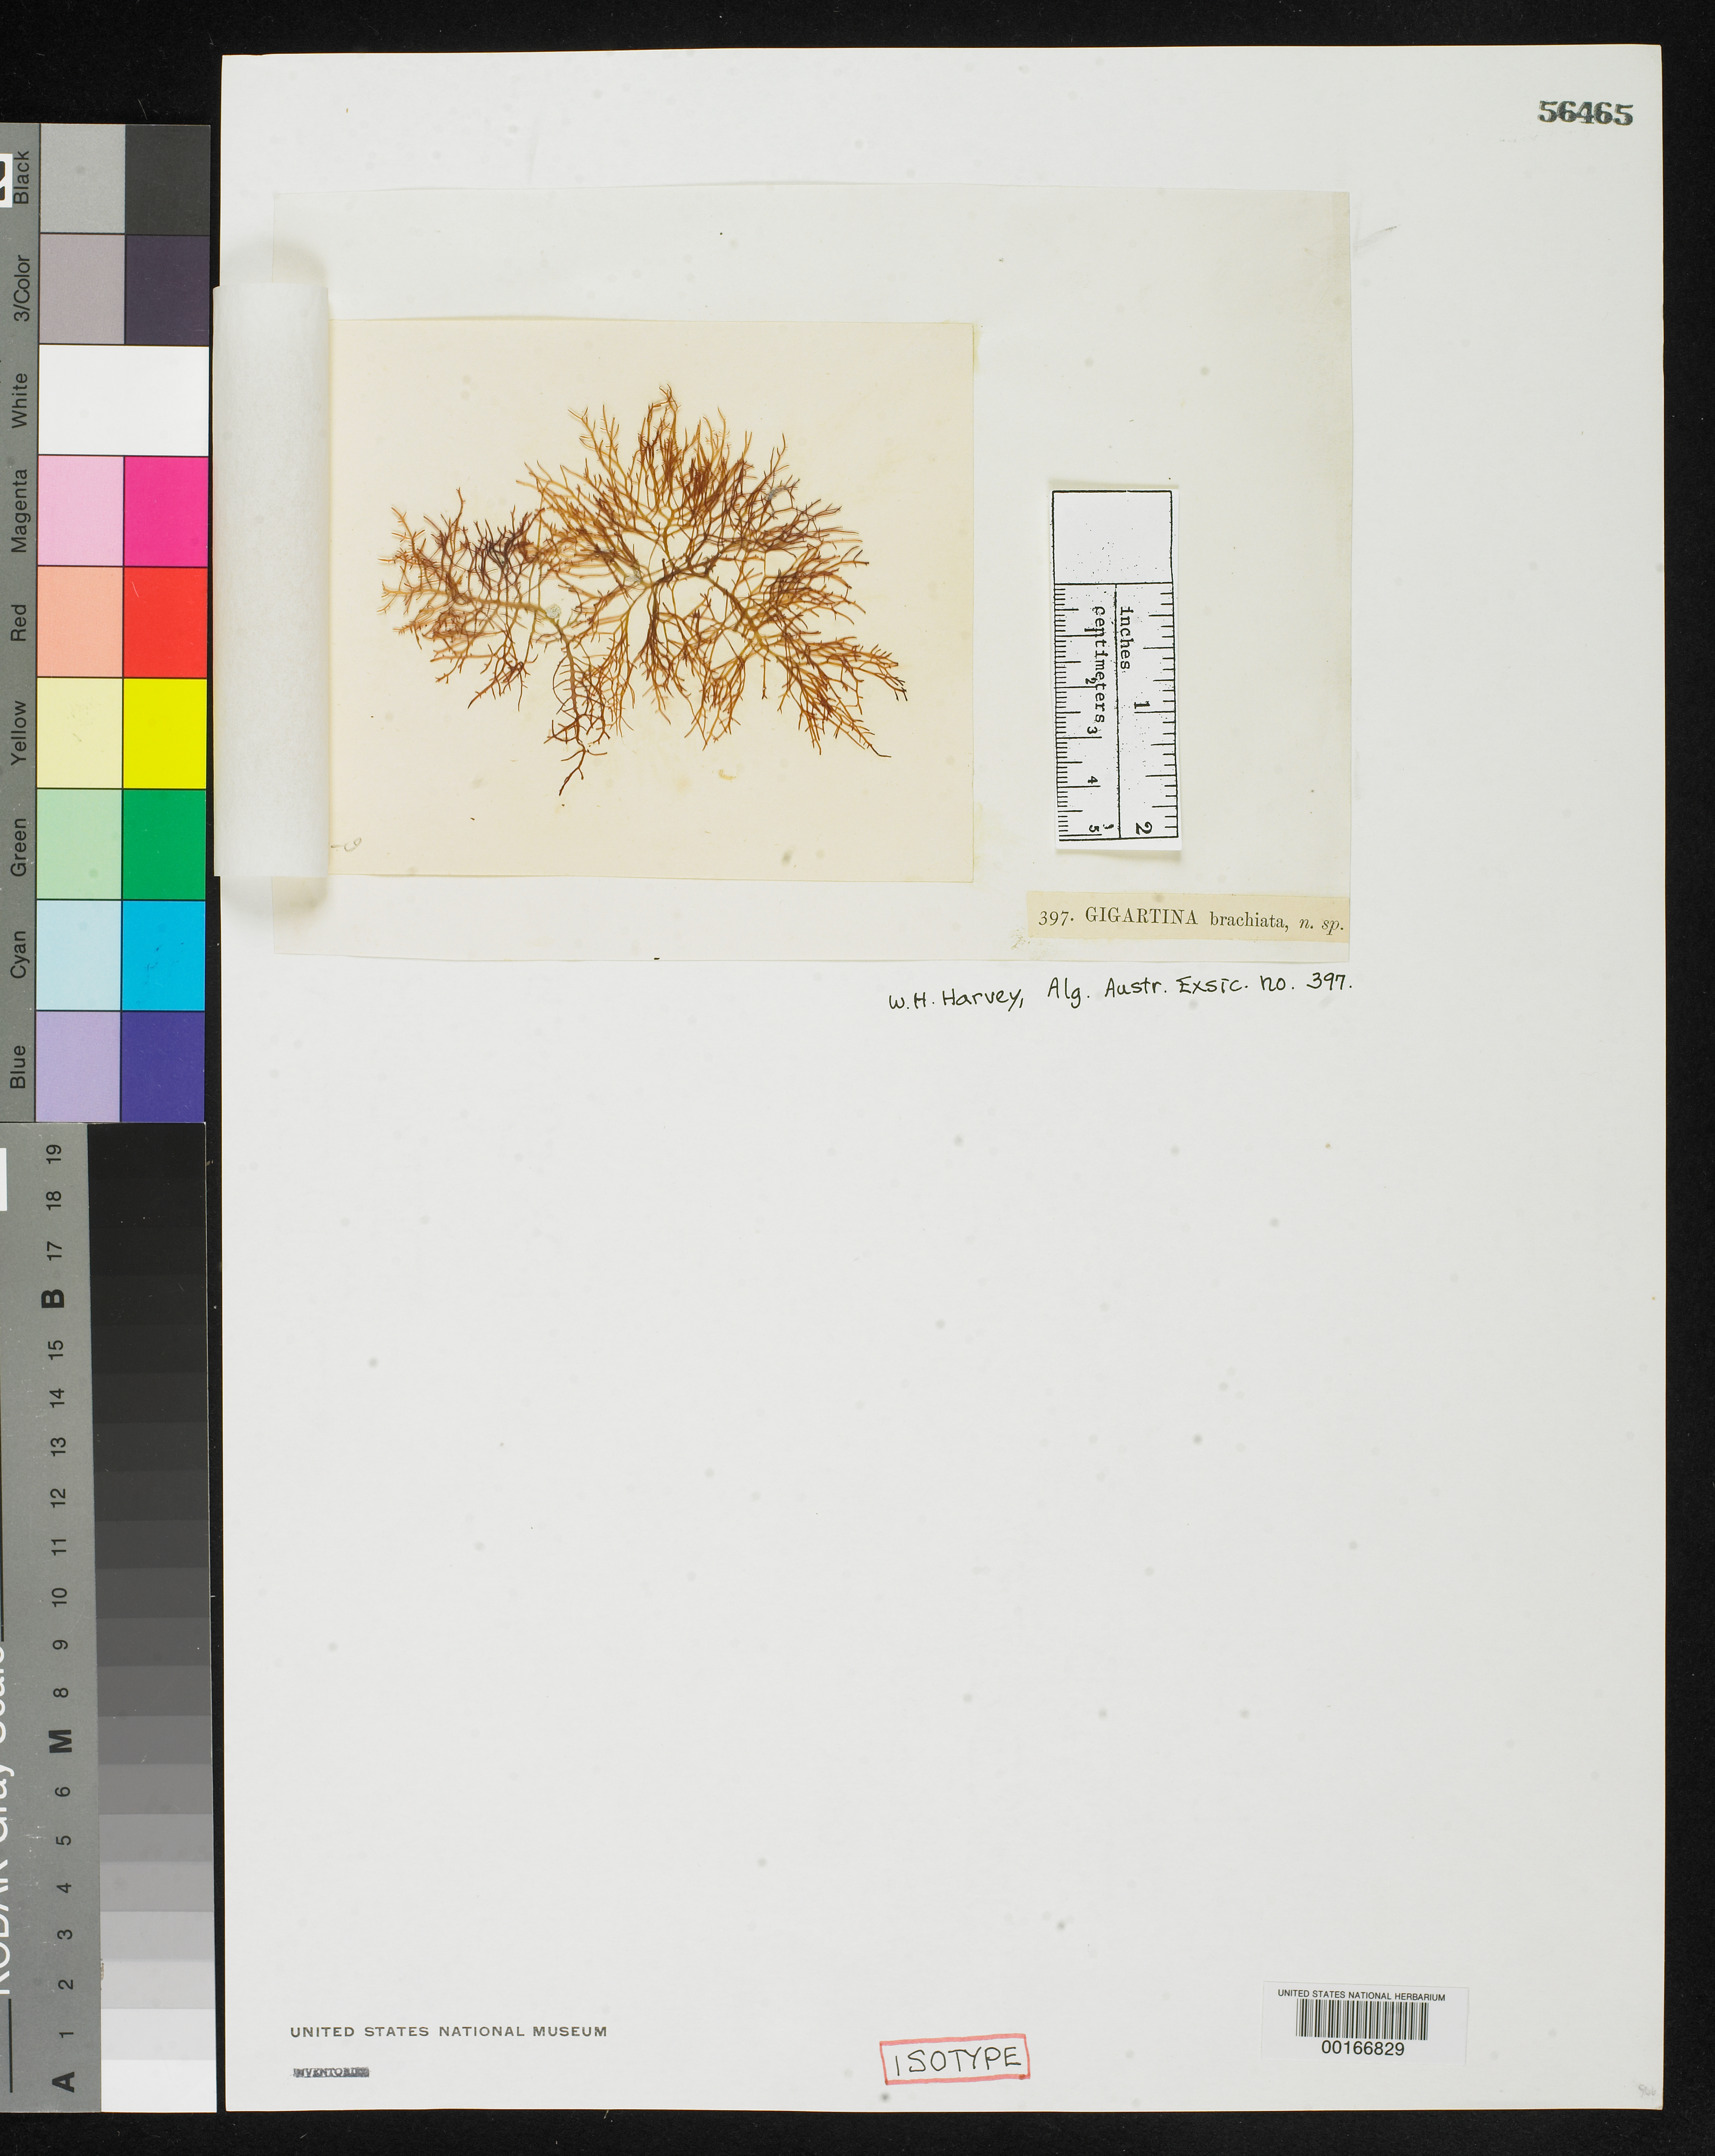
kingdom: Plantae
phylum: Rhodophyta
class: Florideophyceae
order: Gigartinales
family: Gigartinaceae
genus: Gigartina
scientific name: Gigartina brachiata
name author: Harv. in Hook. f.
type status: Isotype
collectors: W. Harvey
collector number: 397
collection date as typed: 1854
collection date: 1854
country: Australia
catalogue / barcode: US 56465